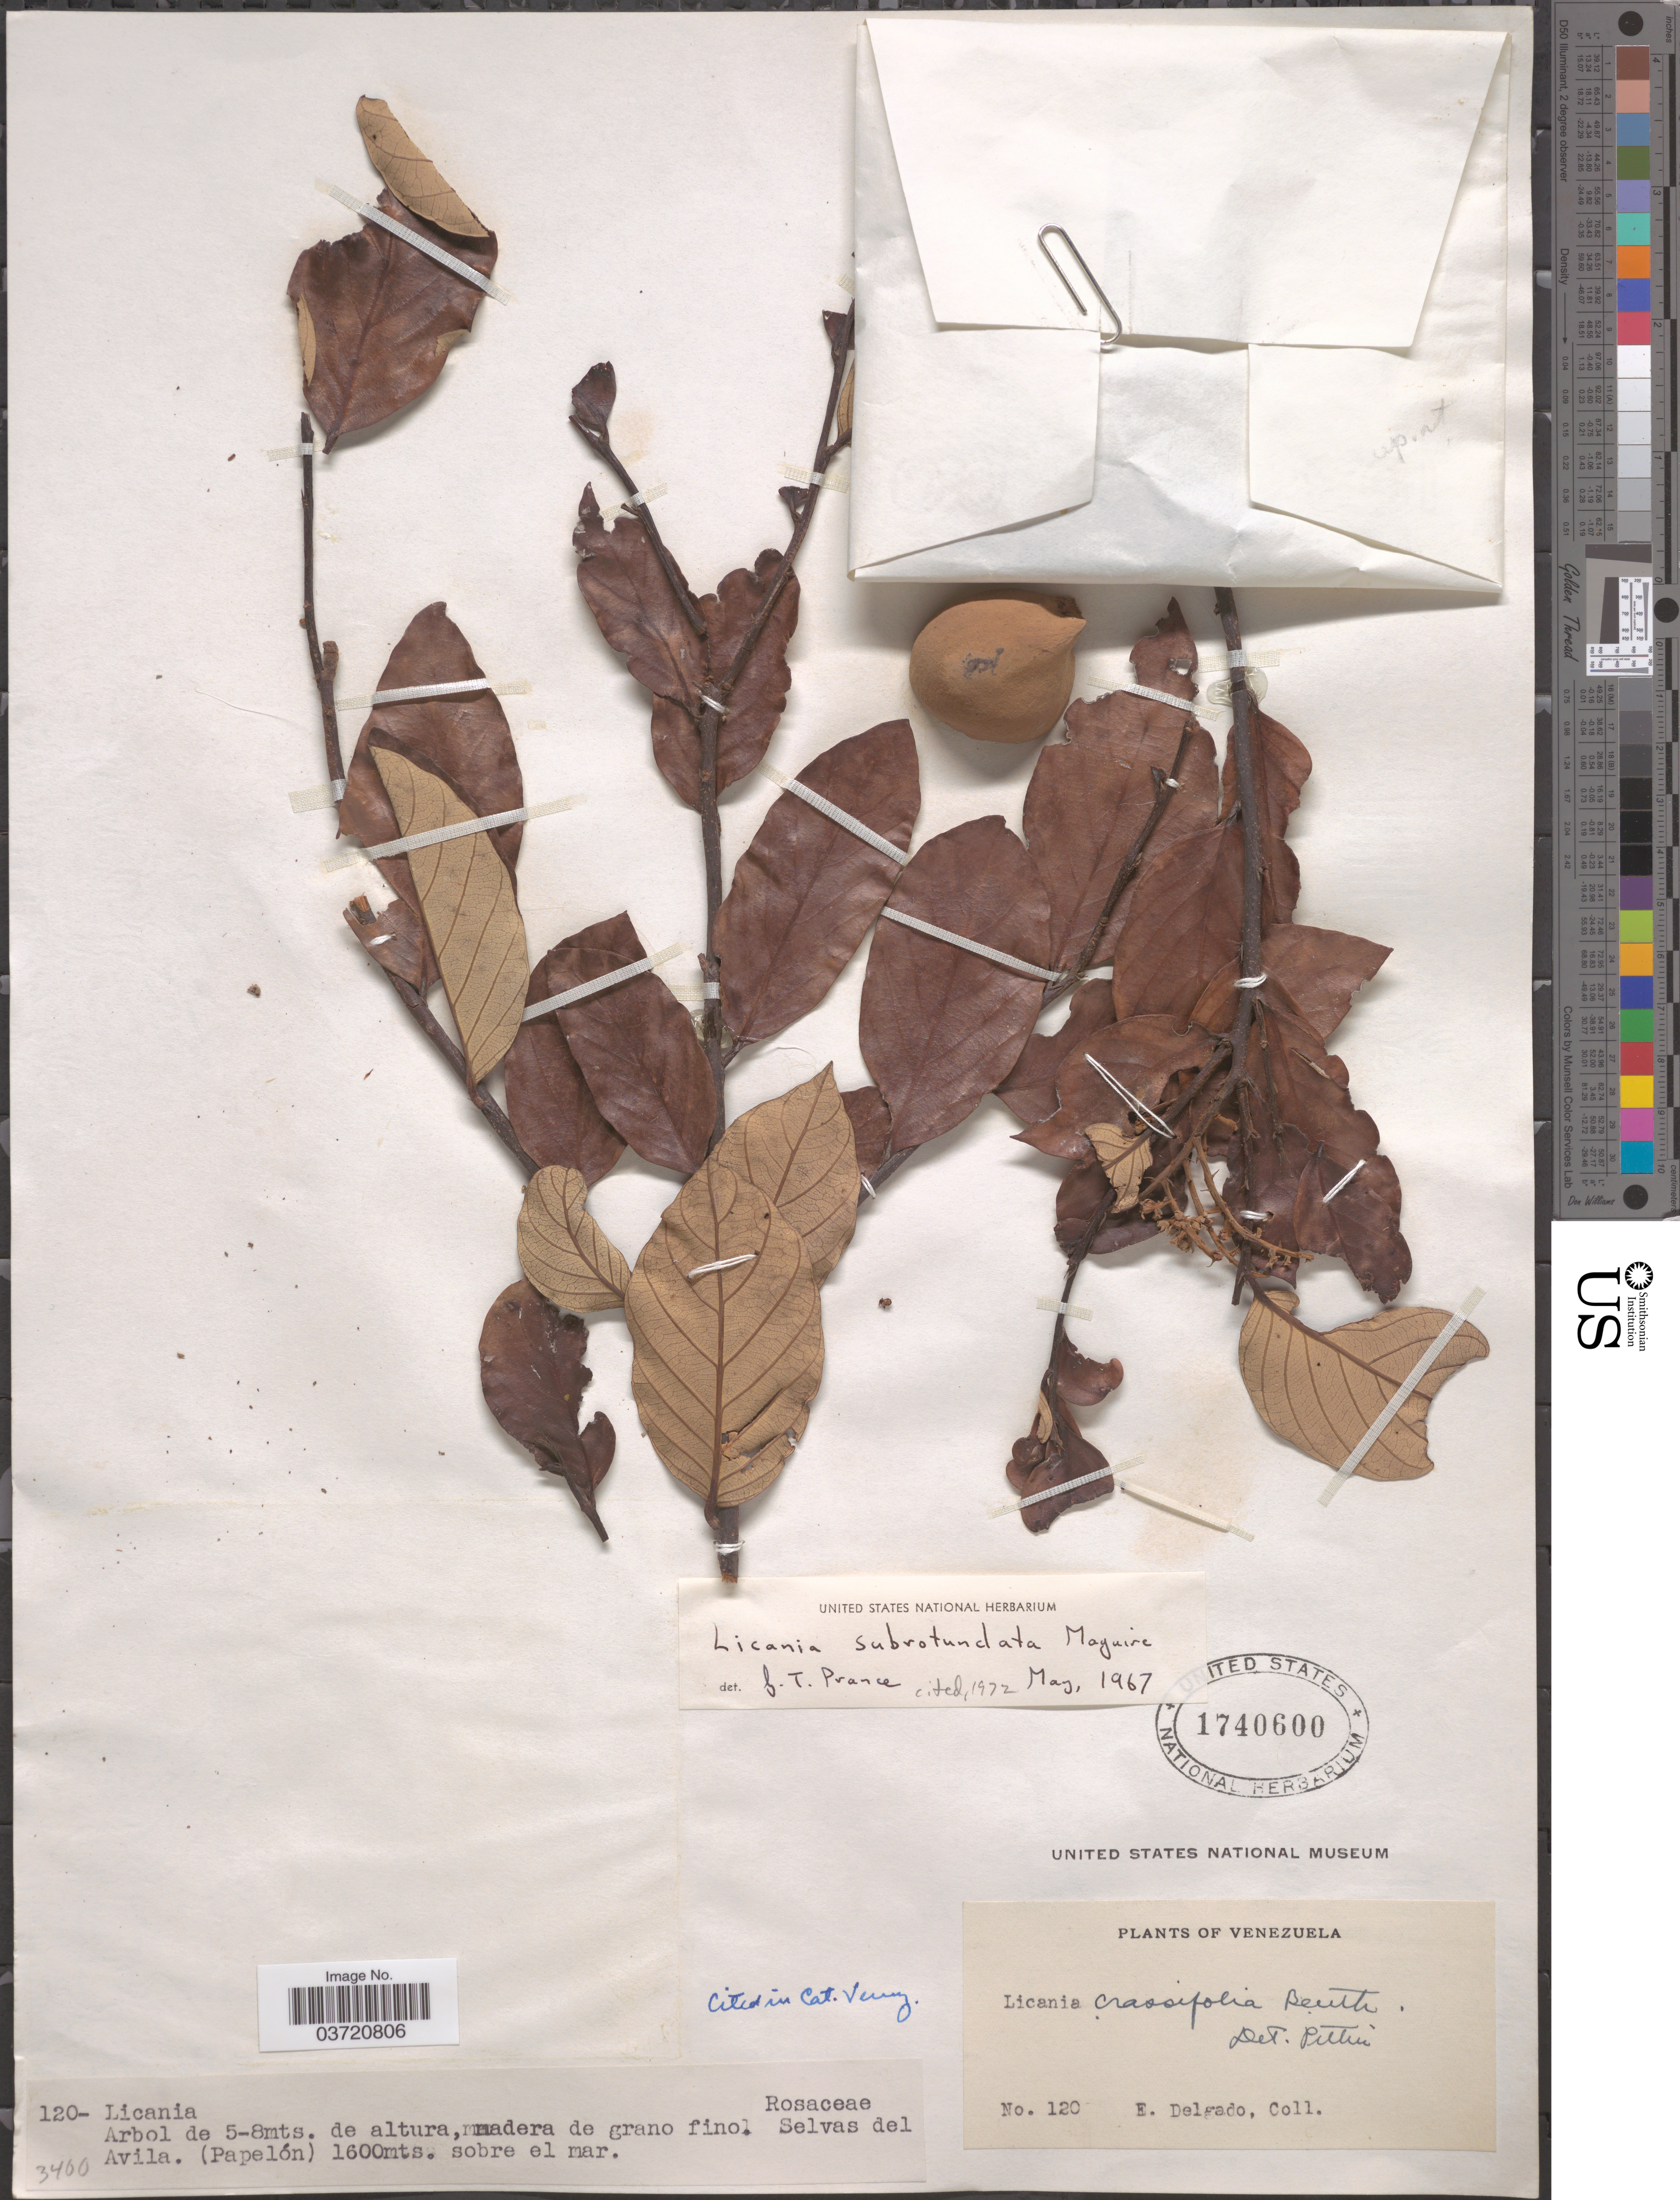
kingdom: Plantae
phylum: Tracheophyta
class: Magnoliopsida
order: Malpighiales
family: Chrysobalanaceae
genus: Licania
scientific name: Licania subrotundata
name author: Maguire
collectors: E. Delgado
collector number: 120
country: Venezuela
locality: Selvas del Avila (Papelón).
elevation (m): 1600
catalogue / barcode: US 1740600